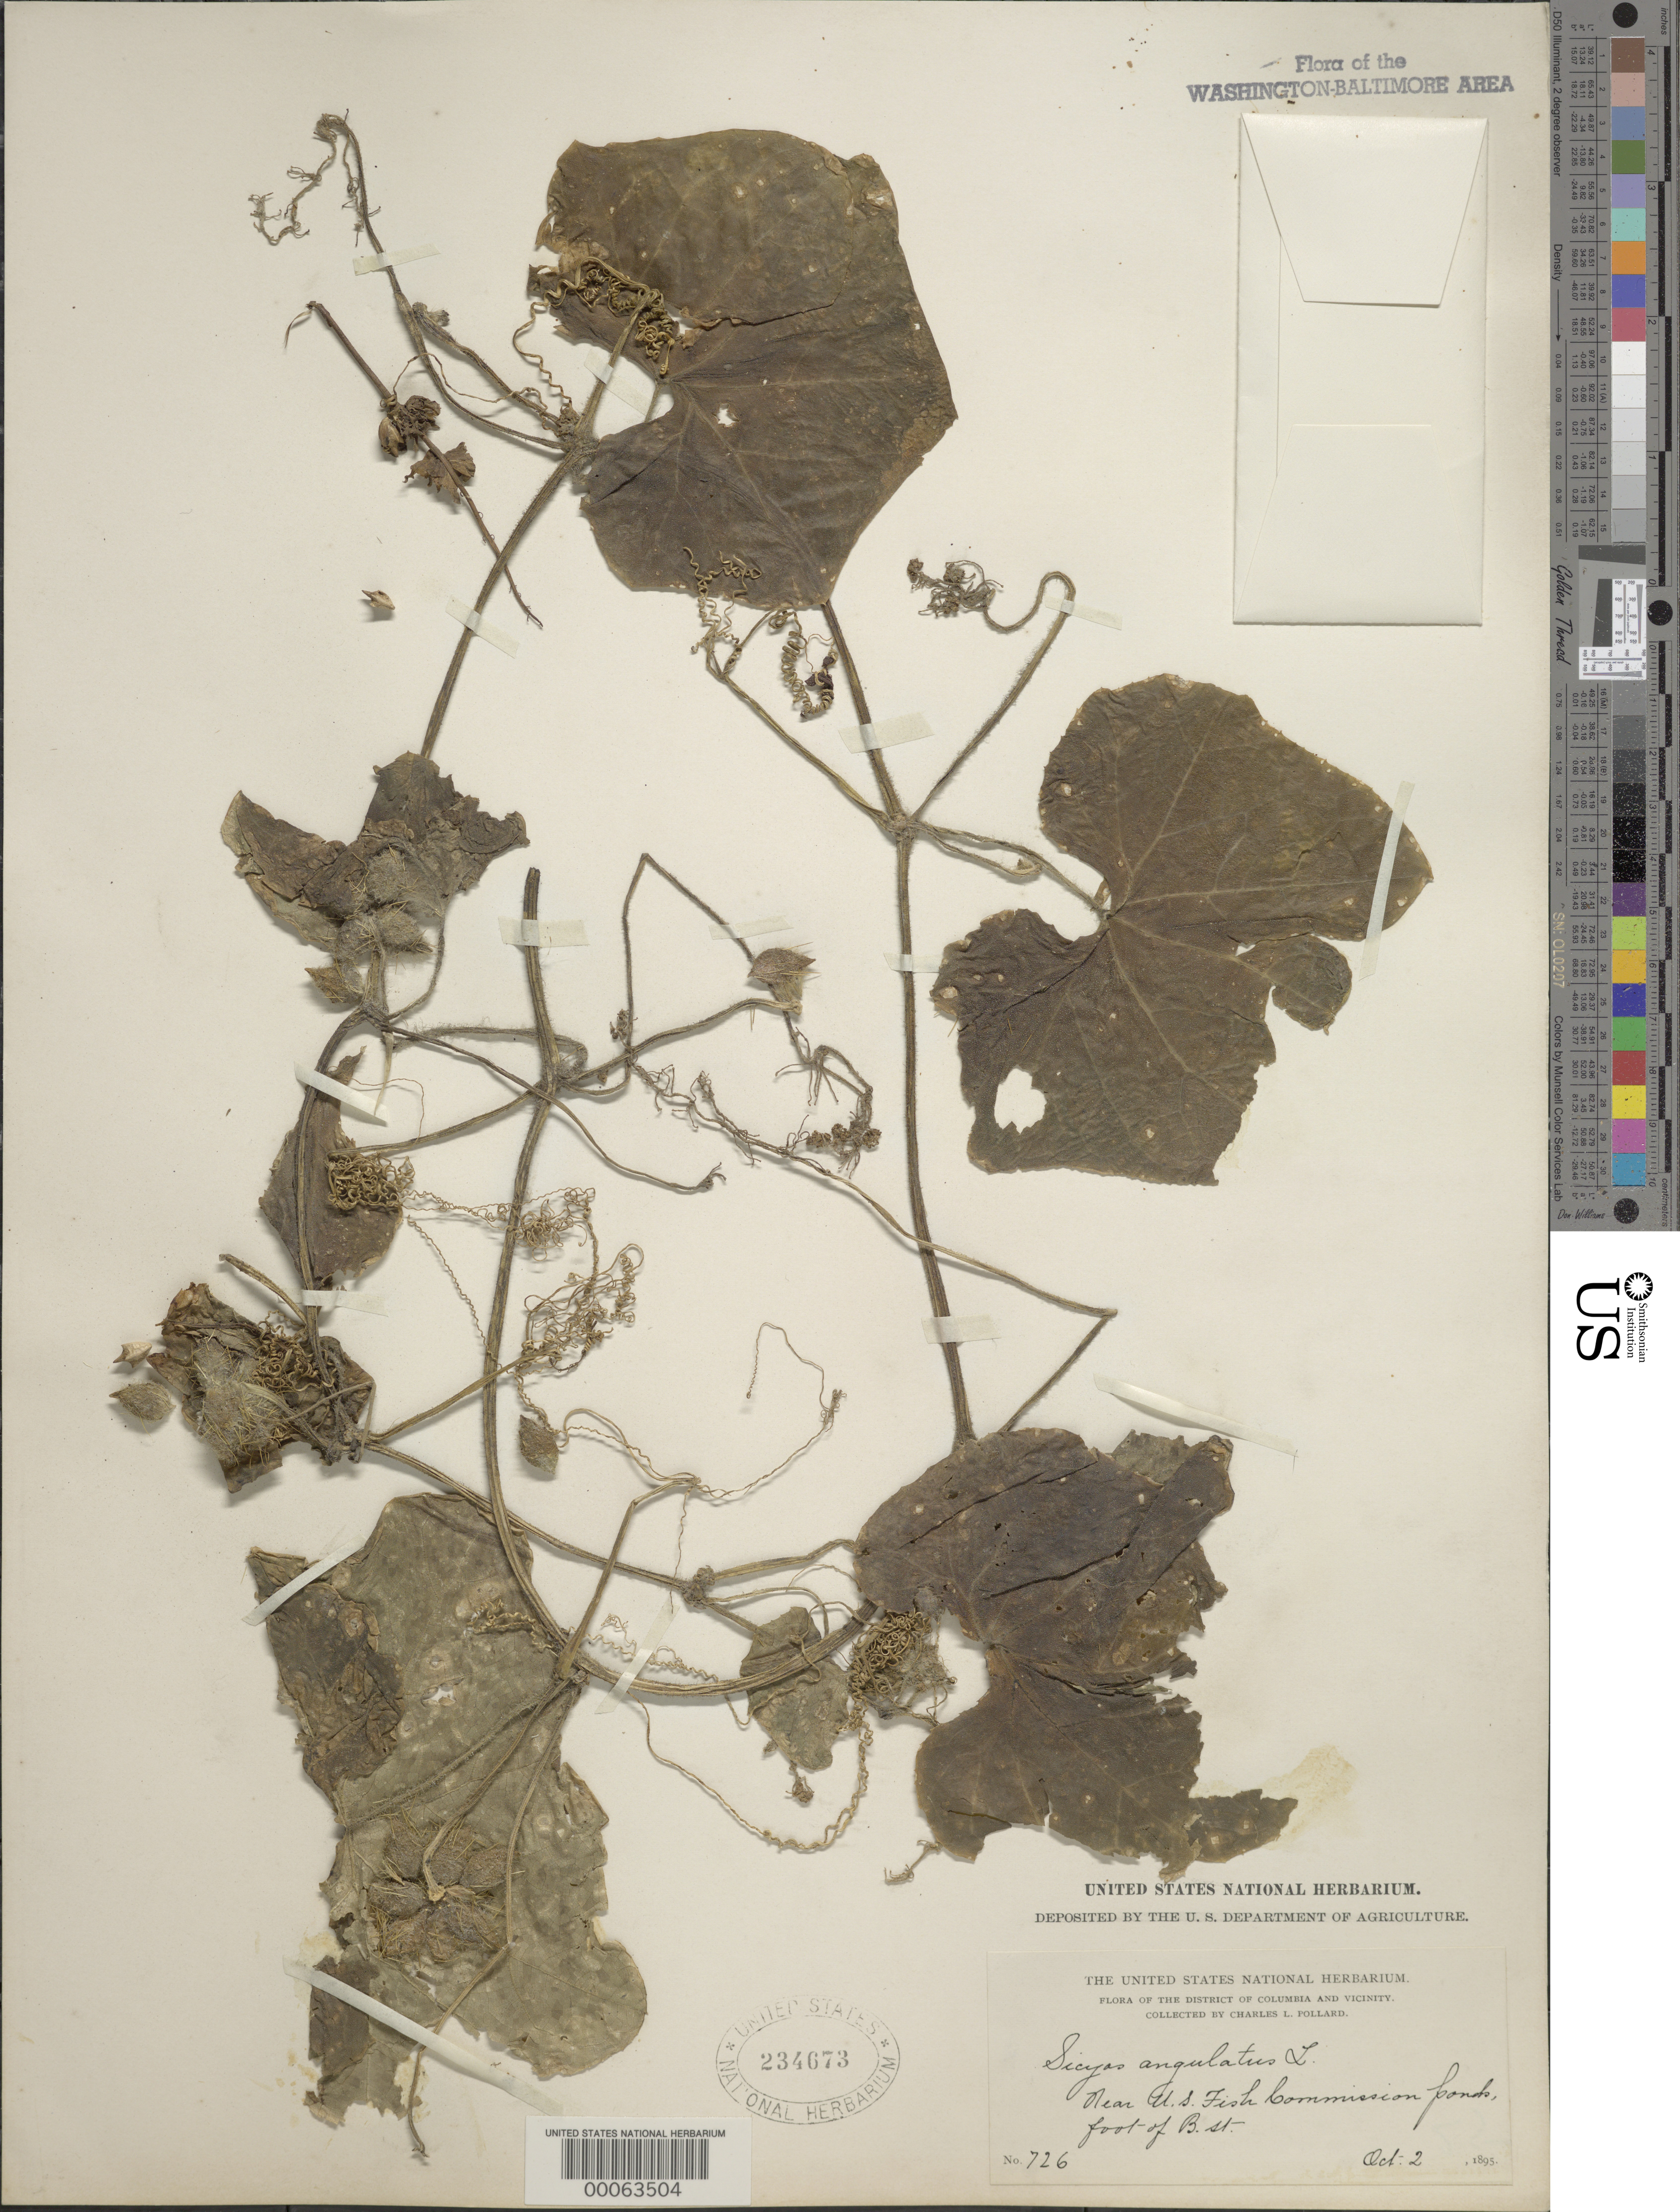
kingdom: Plantae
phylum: Tracheophyta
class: Magnoliopsida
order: Cucurbitales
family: Cucurbitaceae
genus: Sicyos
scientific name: Sicyos angulatus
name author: L.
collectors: C. L. Pollard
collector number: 726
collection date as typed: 02 Oct 1895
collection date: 1895-10-02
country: United States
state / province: District of Columbia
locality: Foot of B St near US Fish Comm Ponds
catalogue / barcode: US 234673